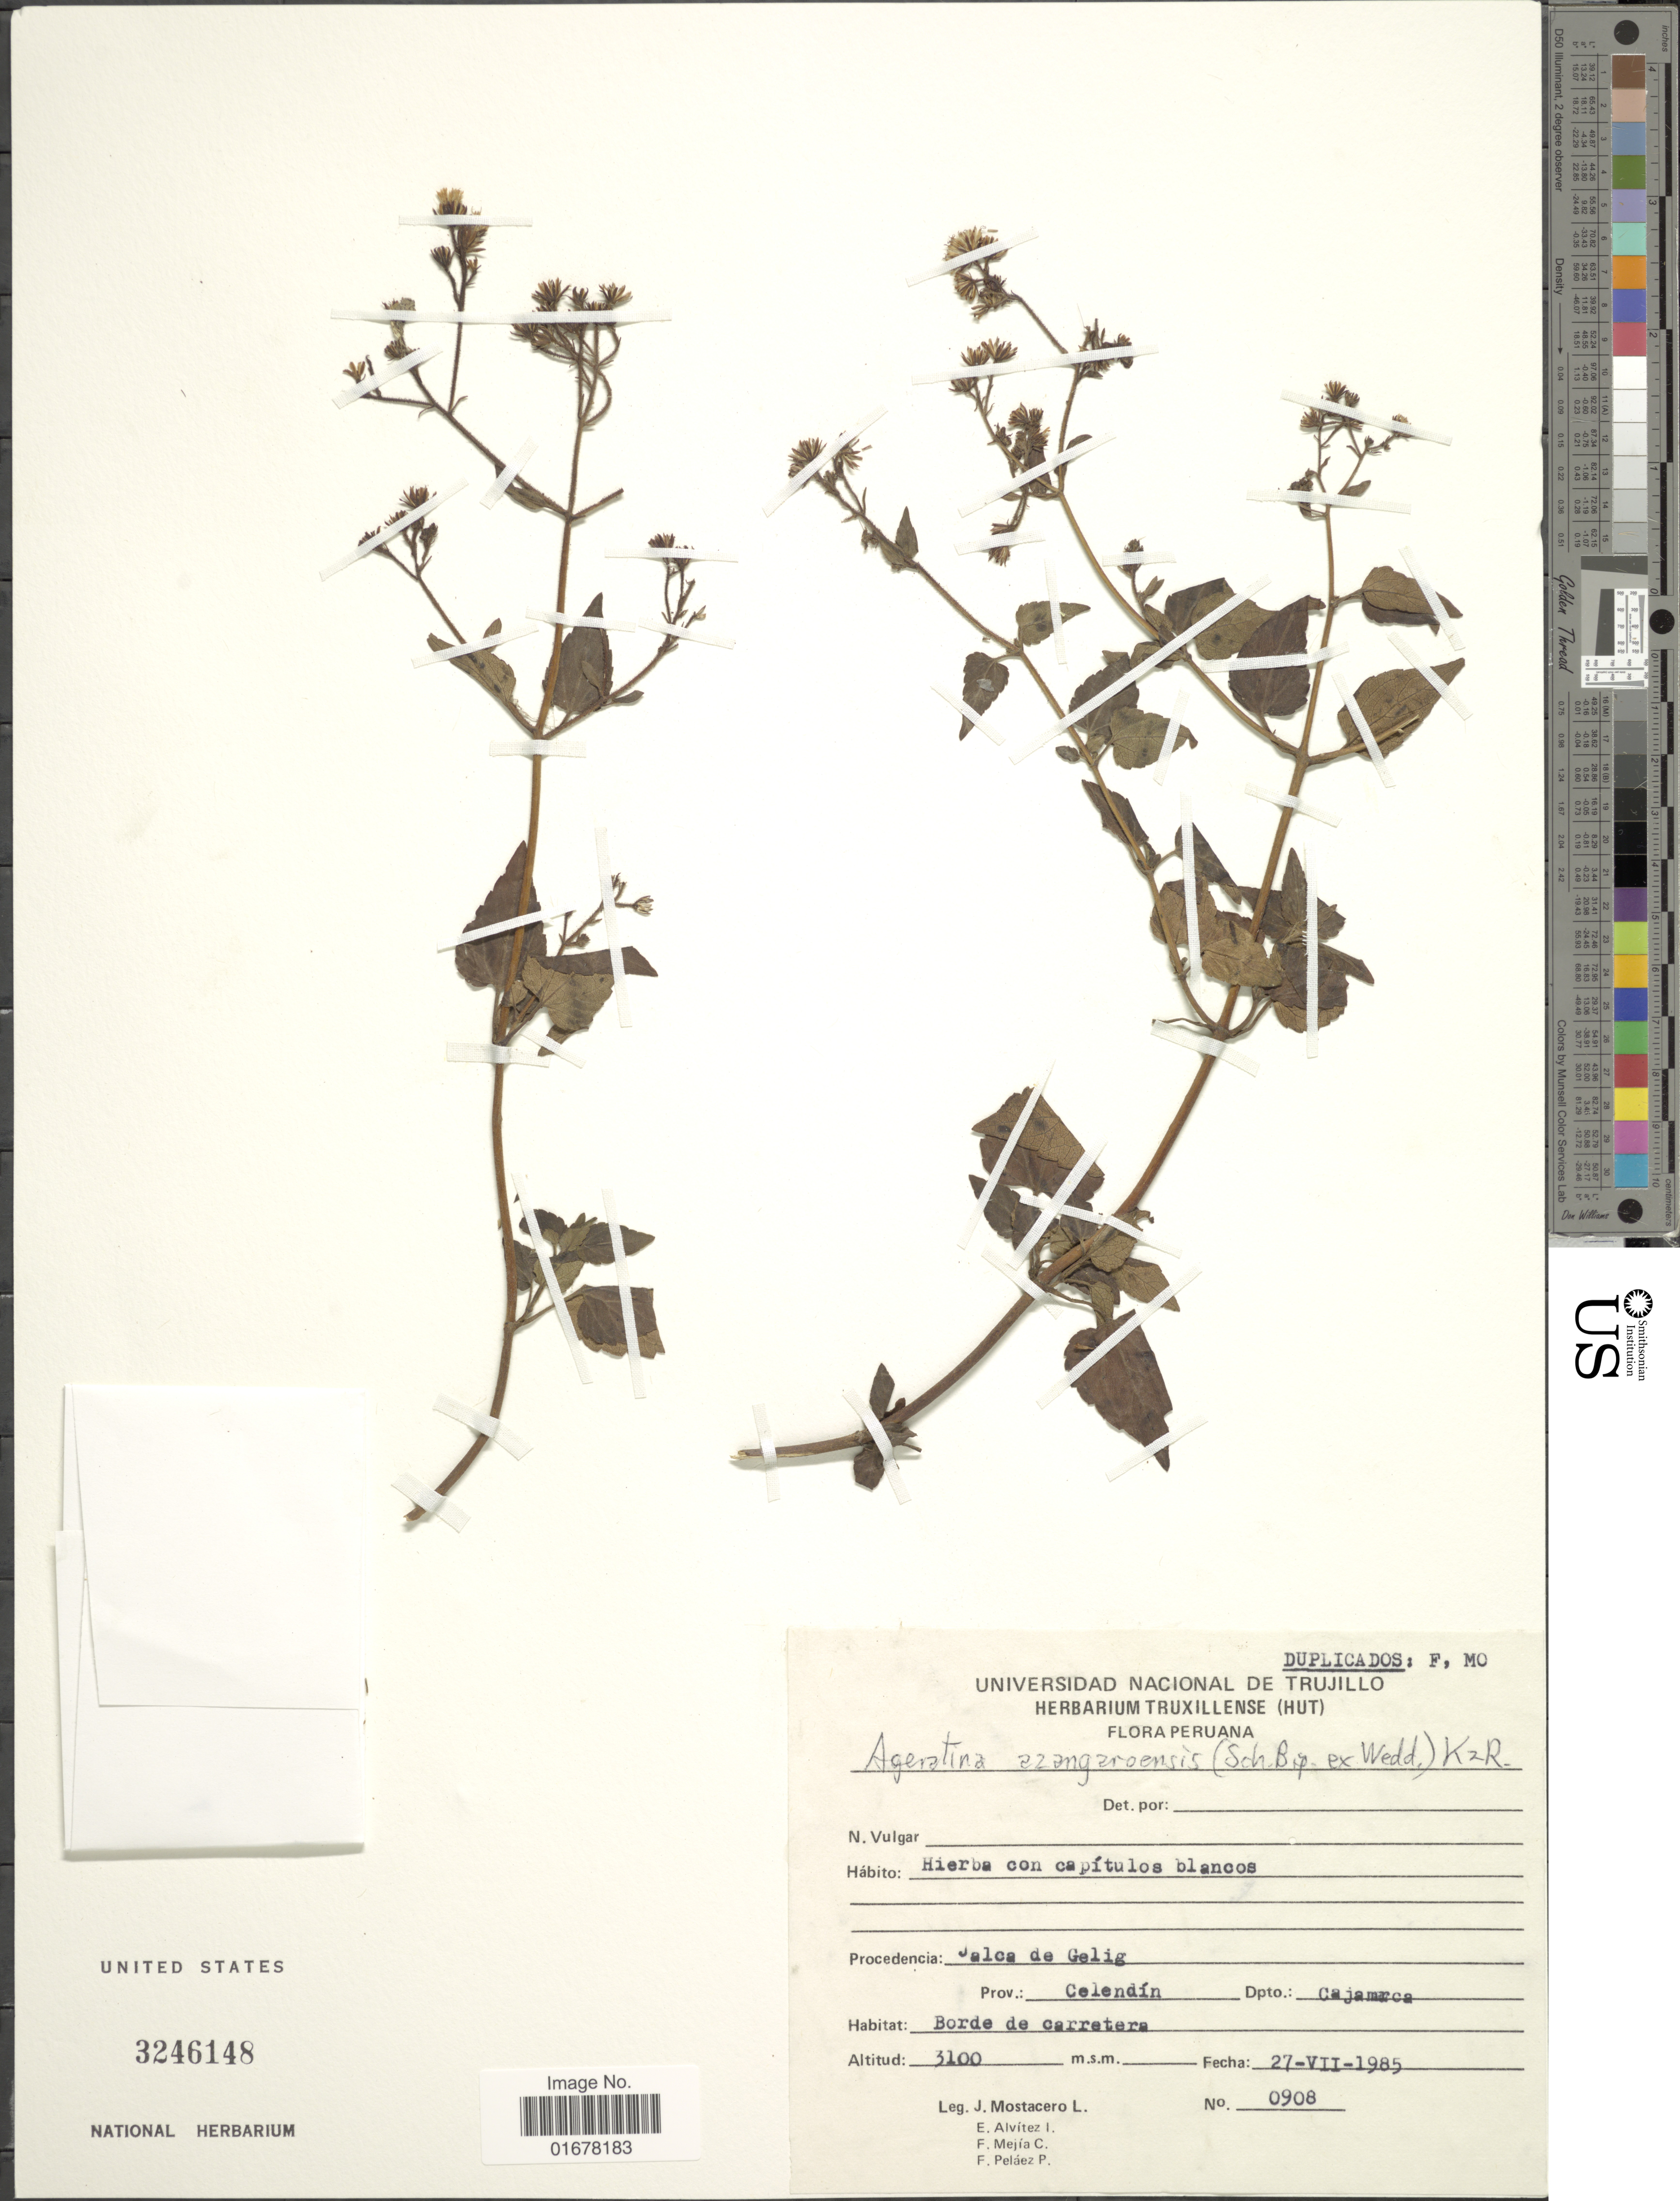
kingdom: Plantae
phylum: Tracheophyta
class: Magnoliopsida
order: Asterales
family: Asteraceae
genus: Ageratina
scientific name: Ageratina azangaroensis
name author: (Sch. Bip. ex Wedd.) R.M. King & H. Rob.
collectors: J. Mostacero L., E. Alvitez I., F. Mejia C. & F. Pelaez P.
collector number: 0908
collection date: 1985-07-27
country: Peru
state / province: Cajamarca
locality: Procedencia: Jalca de Gelig, Prov. Celendin, Dpto: Cajamarca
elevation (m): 3100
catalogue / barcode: US 3246148